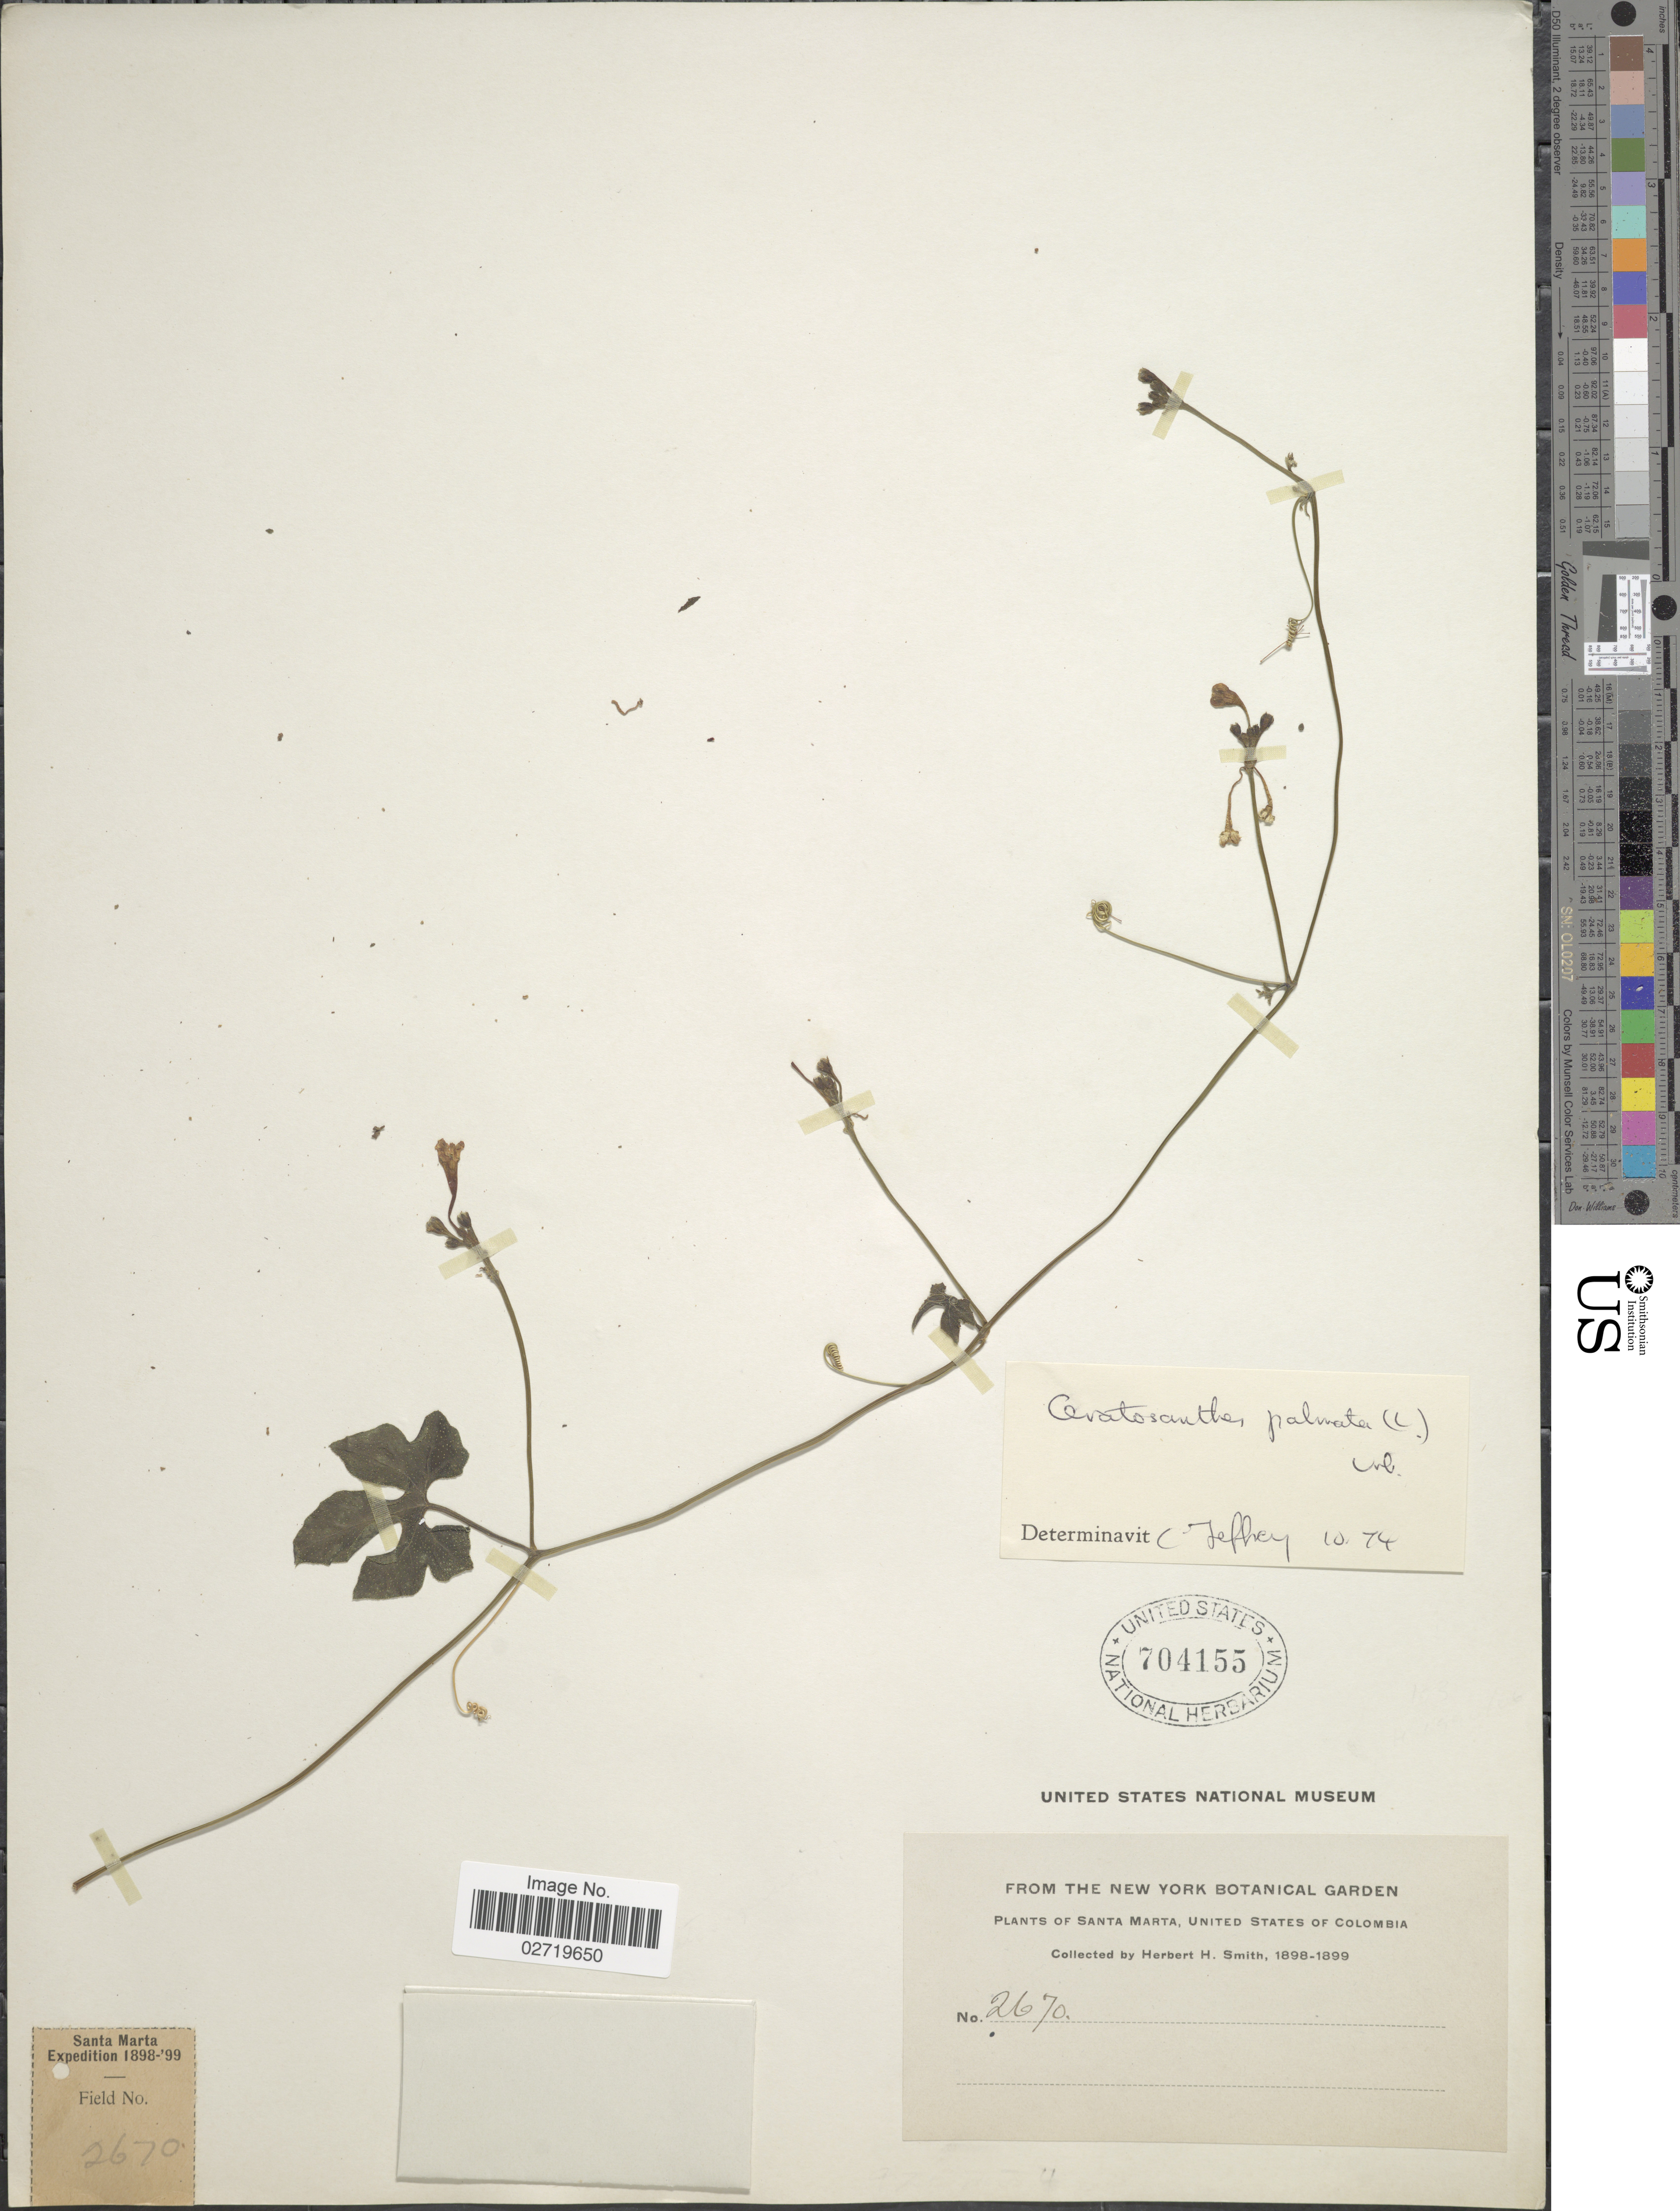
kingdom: Plantae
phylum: Tracheophyta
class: Magnoliopsida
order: Cucurbitales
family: Cucurbitaceae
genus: Ceratosanthes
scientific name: Ceratosanthes palmata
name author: (L.) Urb.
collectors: Herbert H. Smith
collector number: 2670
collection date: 1898/1901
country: Colombia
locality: Santa Marta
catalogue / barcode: US 704155